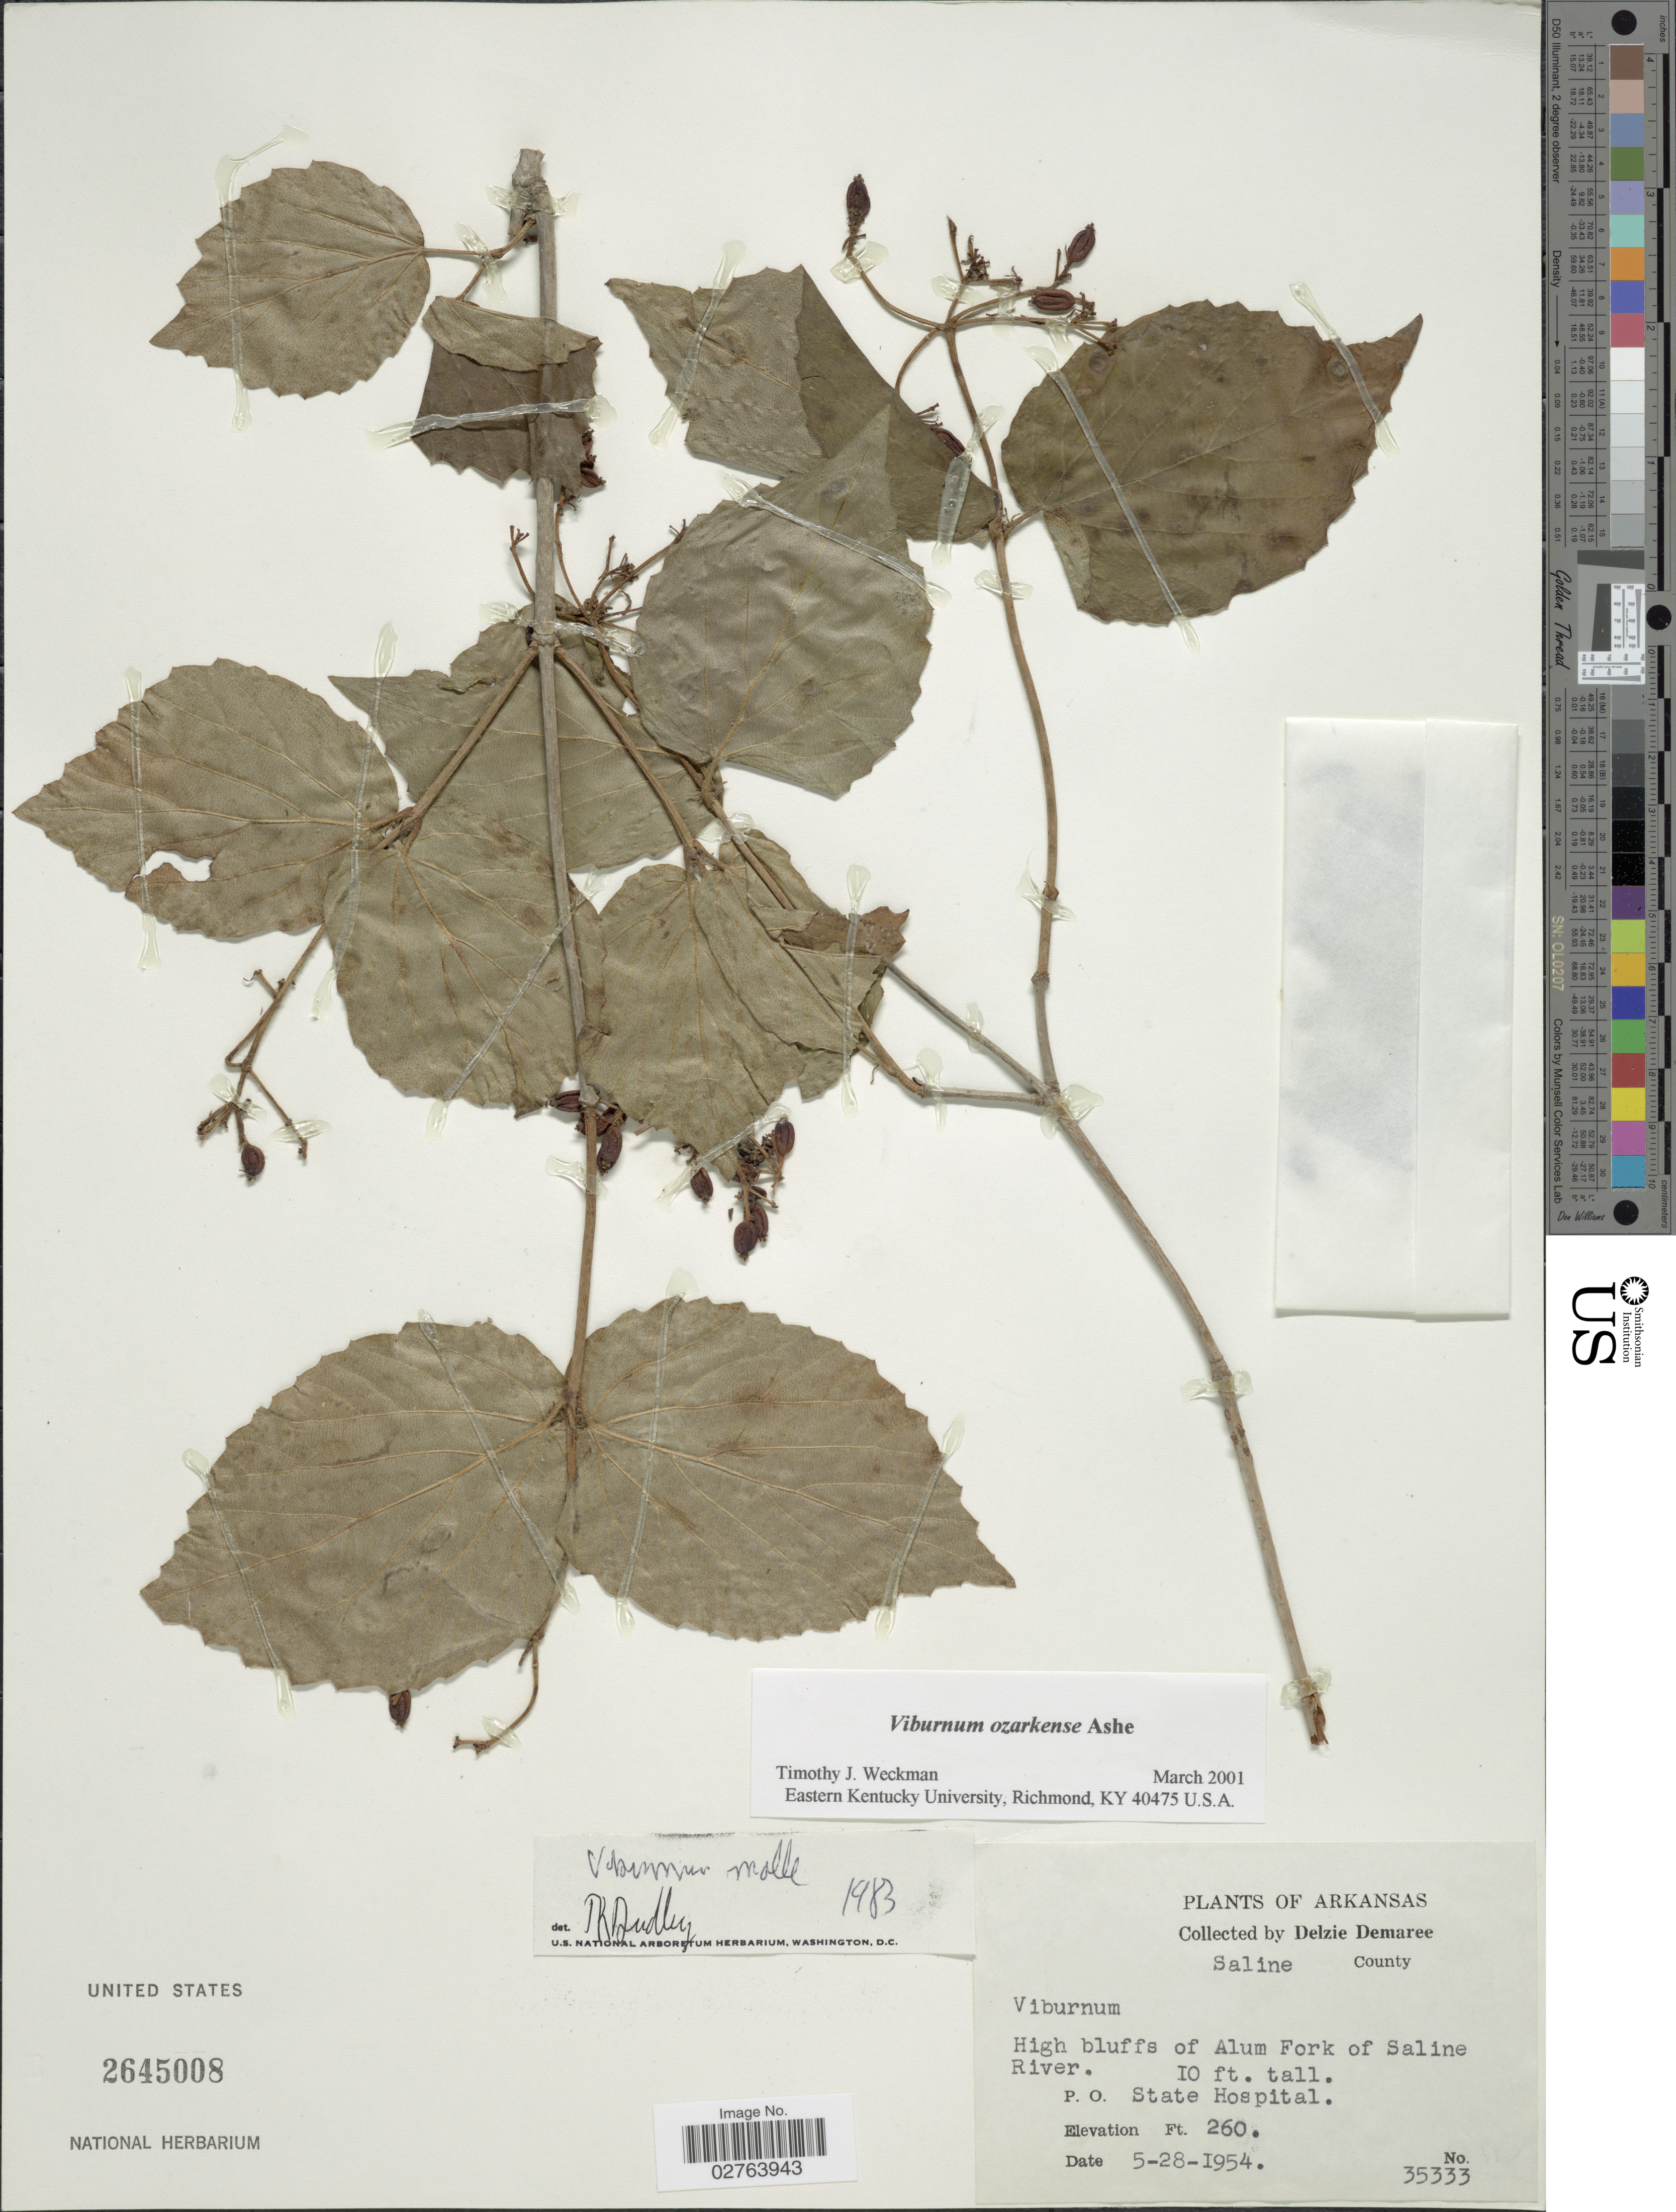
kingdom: Plantae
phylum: Tracheophyta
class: Magnoliopsida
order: Dipsacales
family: Viburnaceae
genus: Viburnum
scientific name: Viburnum ozarkense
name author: Ashe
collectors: D. Demaree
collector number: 35333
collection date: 1954-05-28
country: United States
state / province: Arkansas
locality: Saline County. High bluffs of Alum Fork of Saline River. P.O. State Hospital.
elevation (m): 79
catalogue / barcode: US 2645008